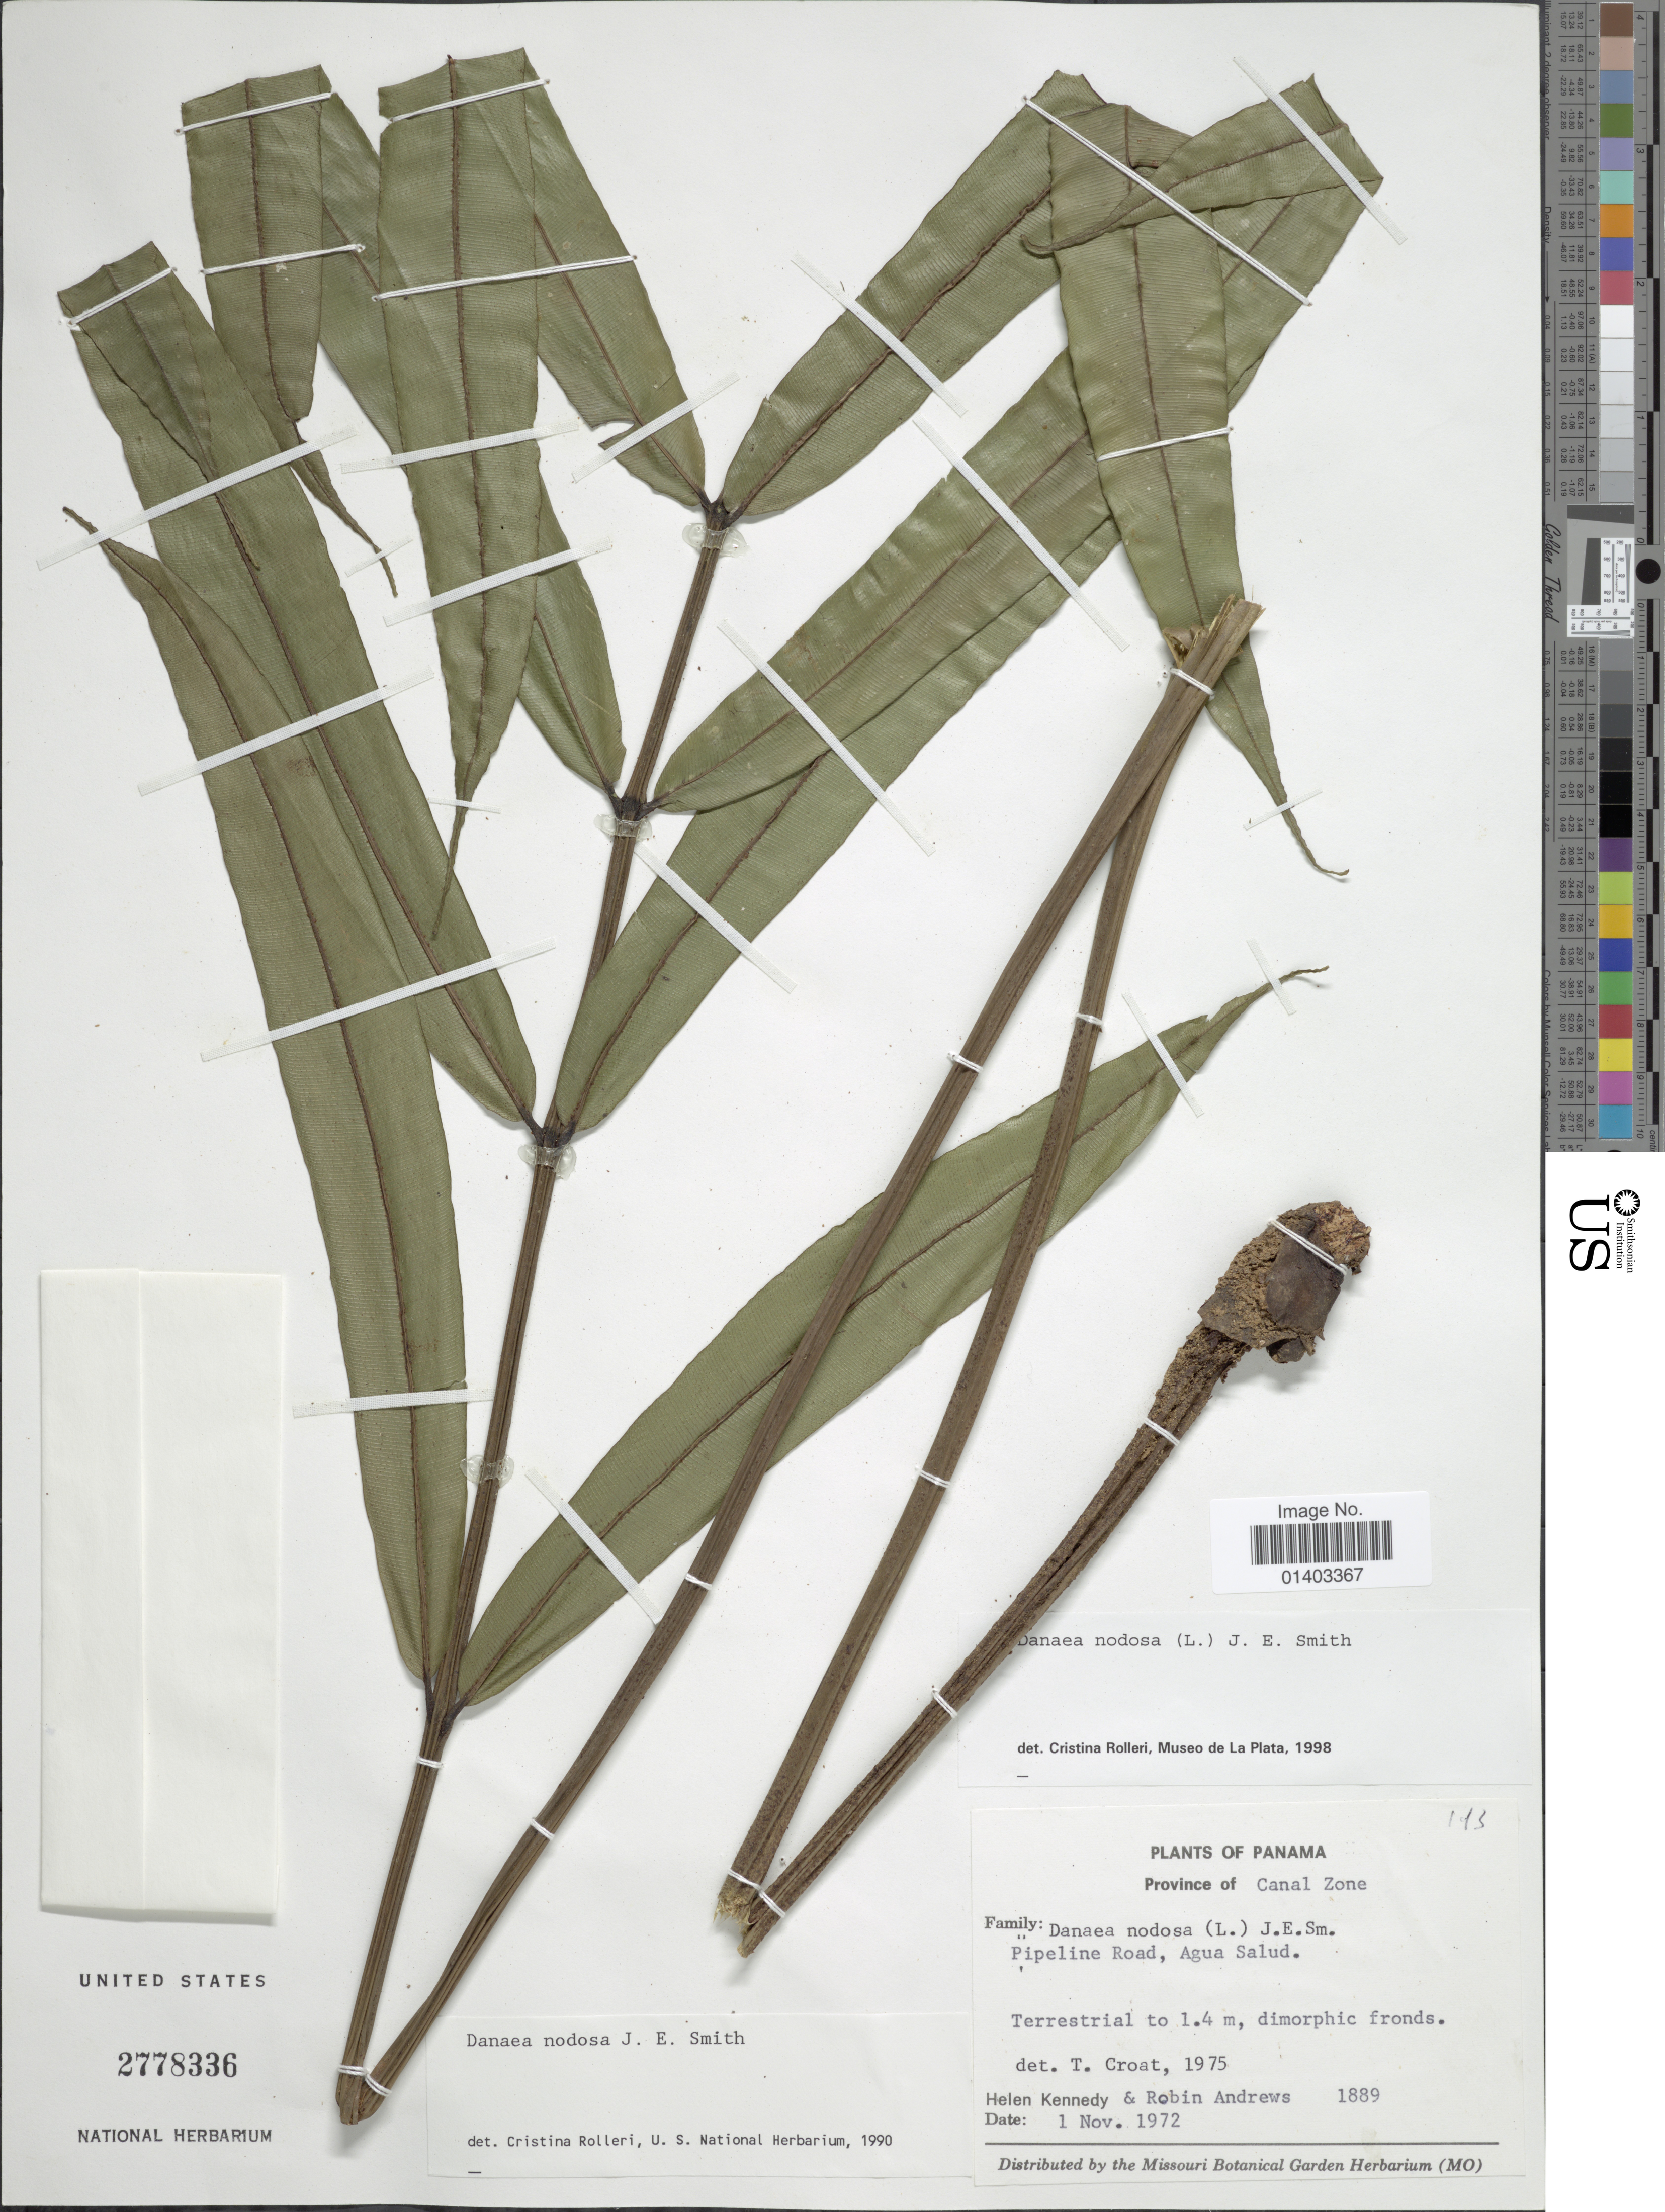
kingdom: Plantae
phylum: Tracheophyta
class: Polypodiopsida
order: Marattiales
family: Marattiaceae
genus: Danaea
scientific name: Danaea nodosa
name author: (L.) Sm.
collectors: H. Kennedy & R. Andrews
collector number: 1889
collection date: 1972-11-01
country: Panama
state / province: Colón / Panamá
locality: Province of Canal Zone, Pipeline Road, Agua Salud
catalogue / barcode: US 2778336